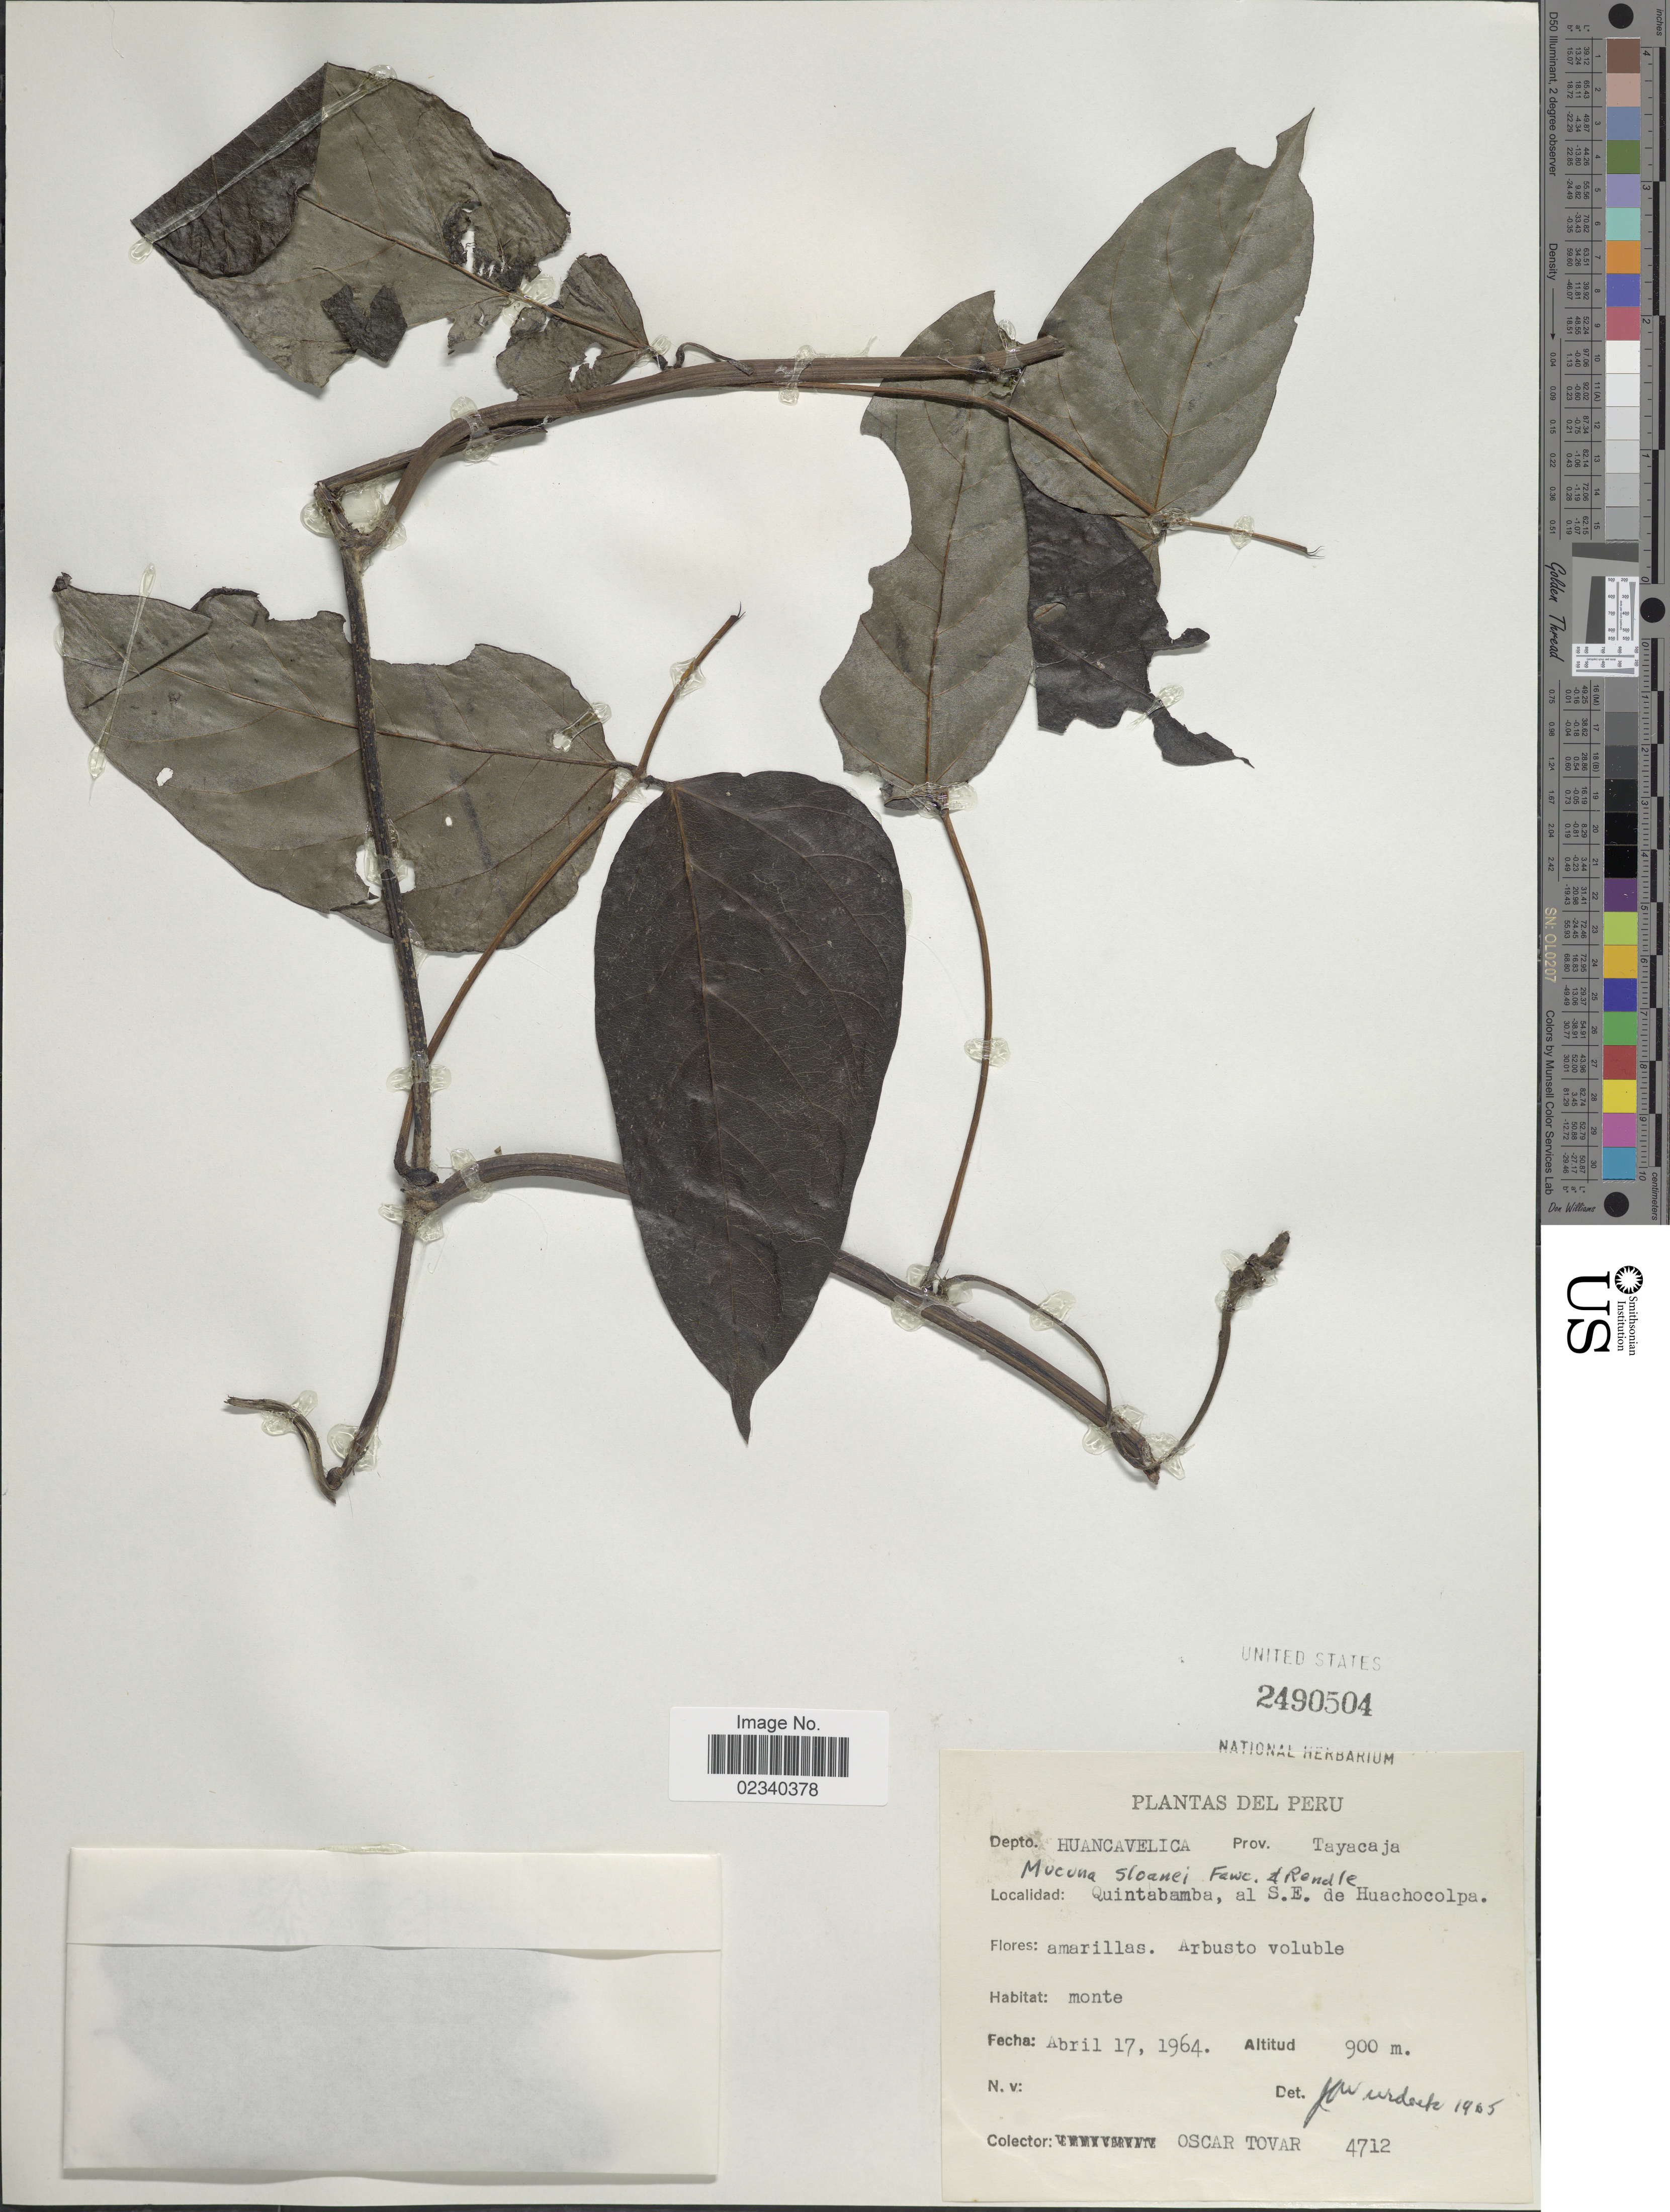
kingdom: Plantae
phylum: Tracheophyta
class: Magnoliopsida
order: Fabales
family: Fabaceae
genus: Mucuna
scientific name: Mucuna sloanei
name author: Fawc. & Rendle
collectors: Ó. Tovar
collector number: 4712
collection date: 1964-04-17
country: Peru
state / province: Huancavelica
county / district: Tayacaja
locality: Prov. Tayacaja. Quintabamba, al S. E. de Huachocolpa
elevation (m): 900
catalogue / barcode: US 2490504